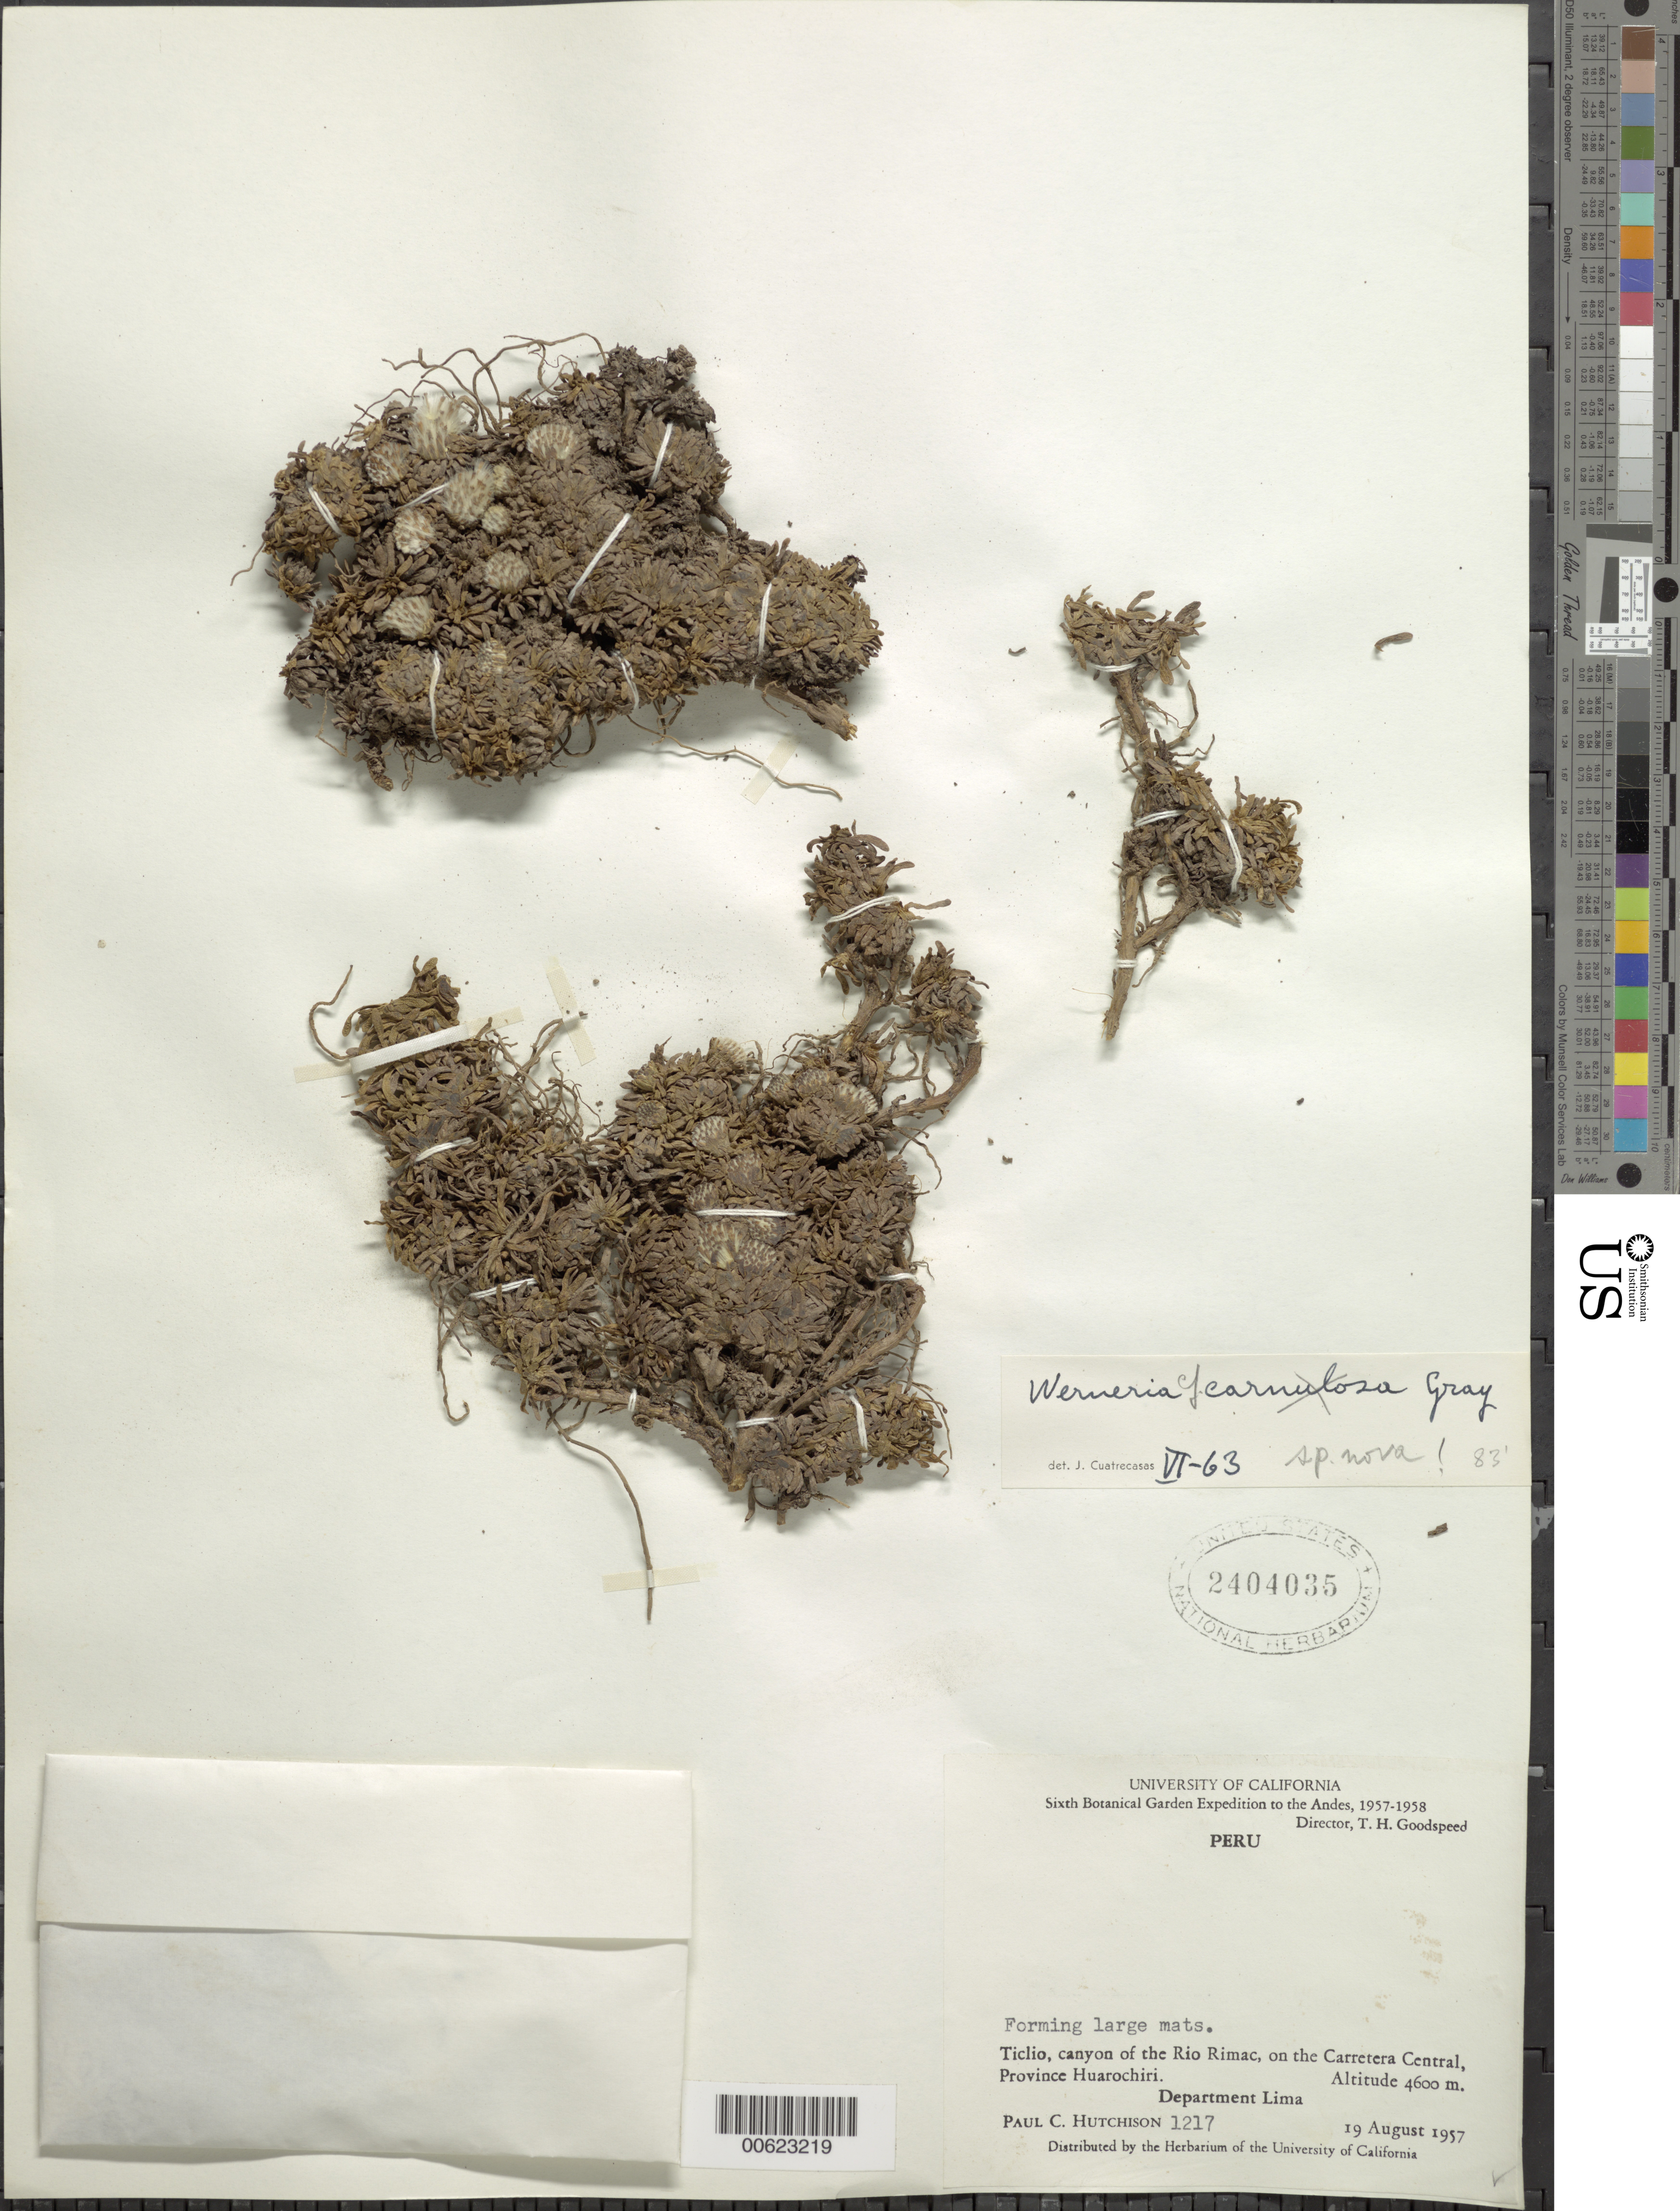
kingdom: Plantae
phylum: Tracheophyta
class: Magnoliopsida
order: Asterales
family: Asteraceae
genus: Senecio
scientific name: Senecio gamolepis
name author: Cabrera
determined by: Calvo, Joel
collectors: P. C. Hutchison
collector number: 1217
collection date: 1957-08-19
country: Peru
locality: Ticlio, canyon of the Rio Rimac, on the Carretera Central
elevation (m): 4600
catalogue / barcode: US 2404035